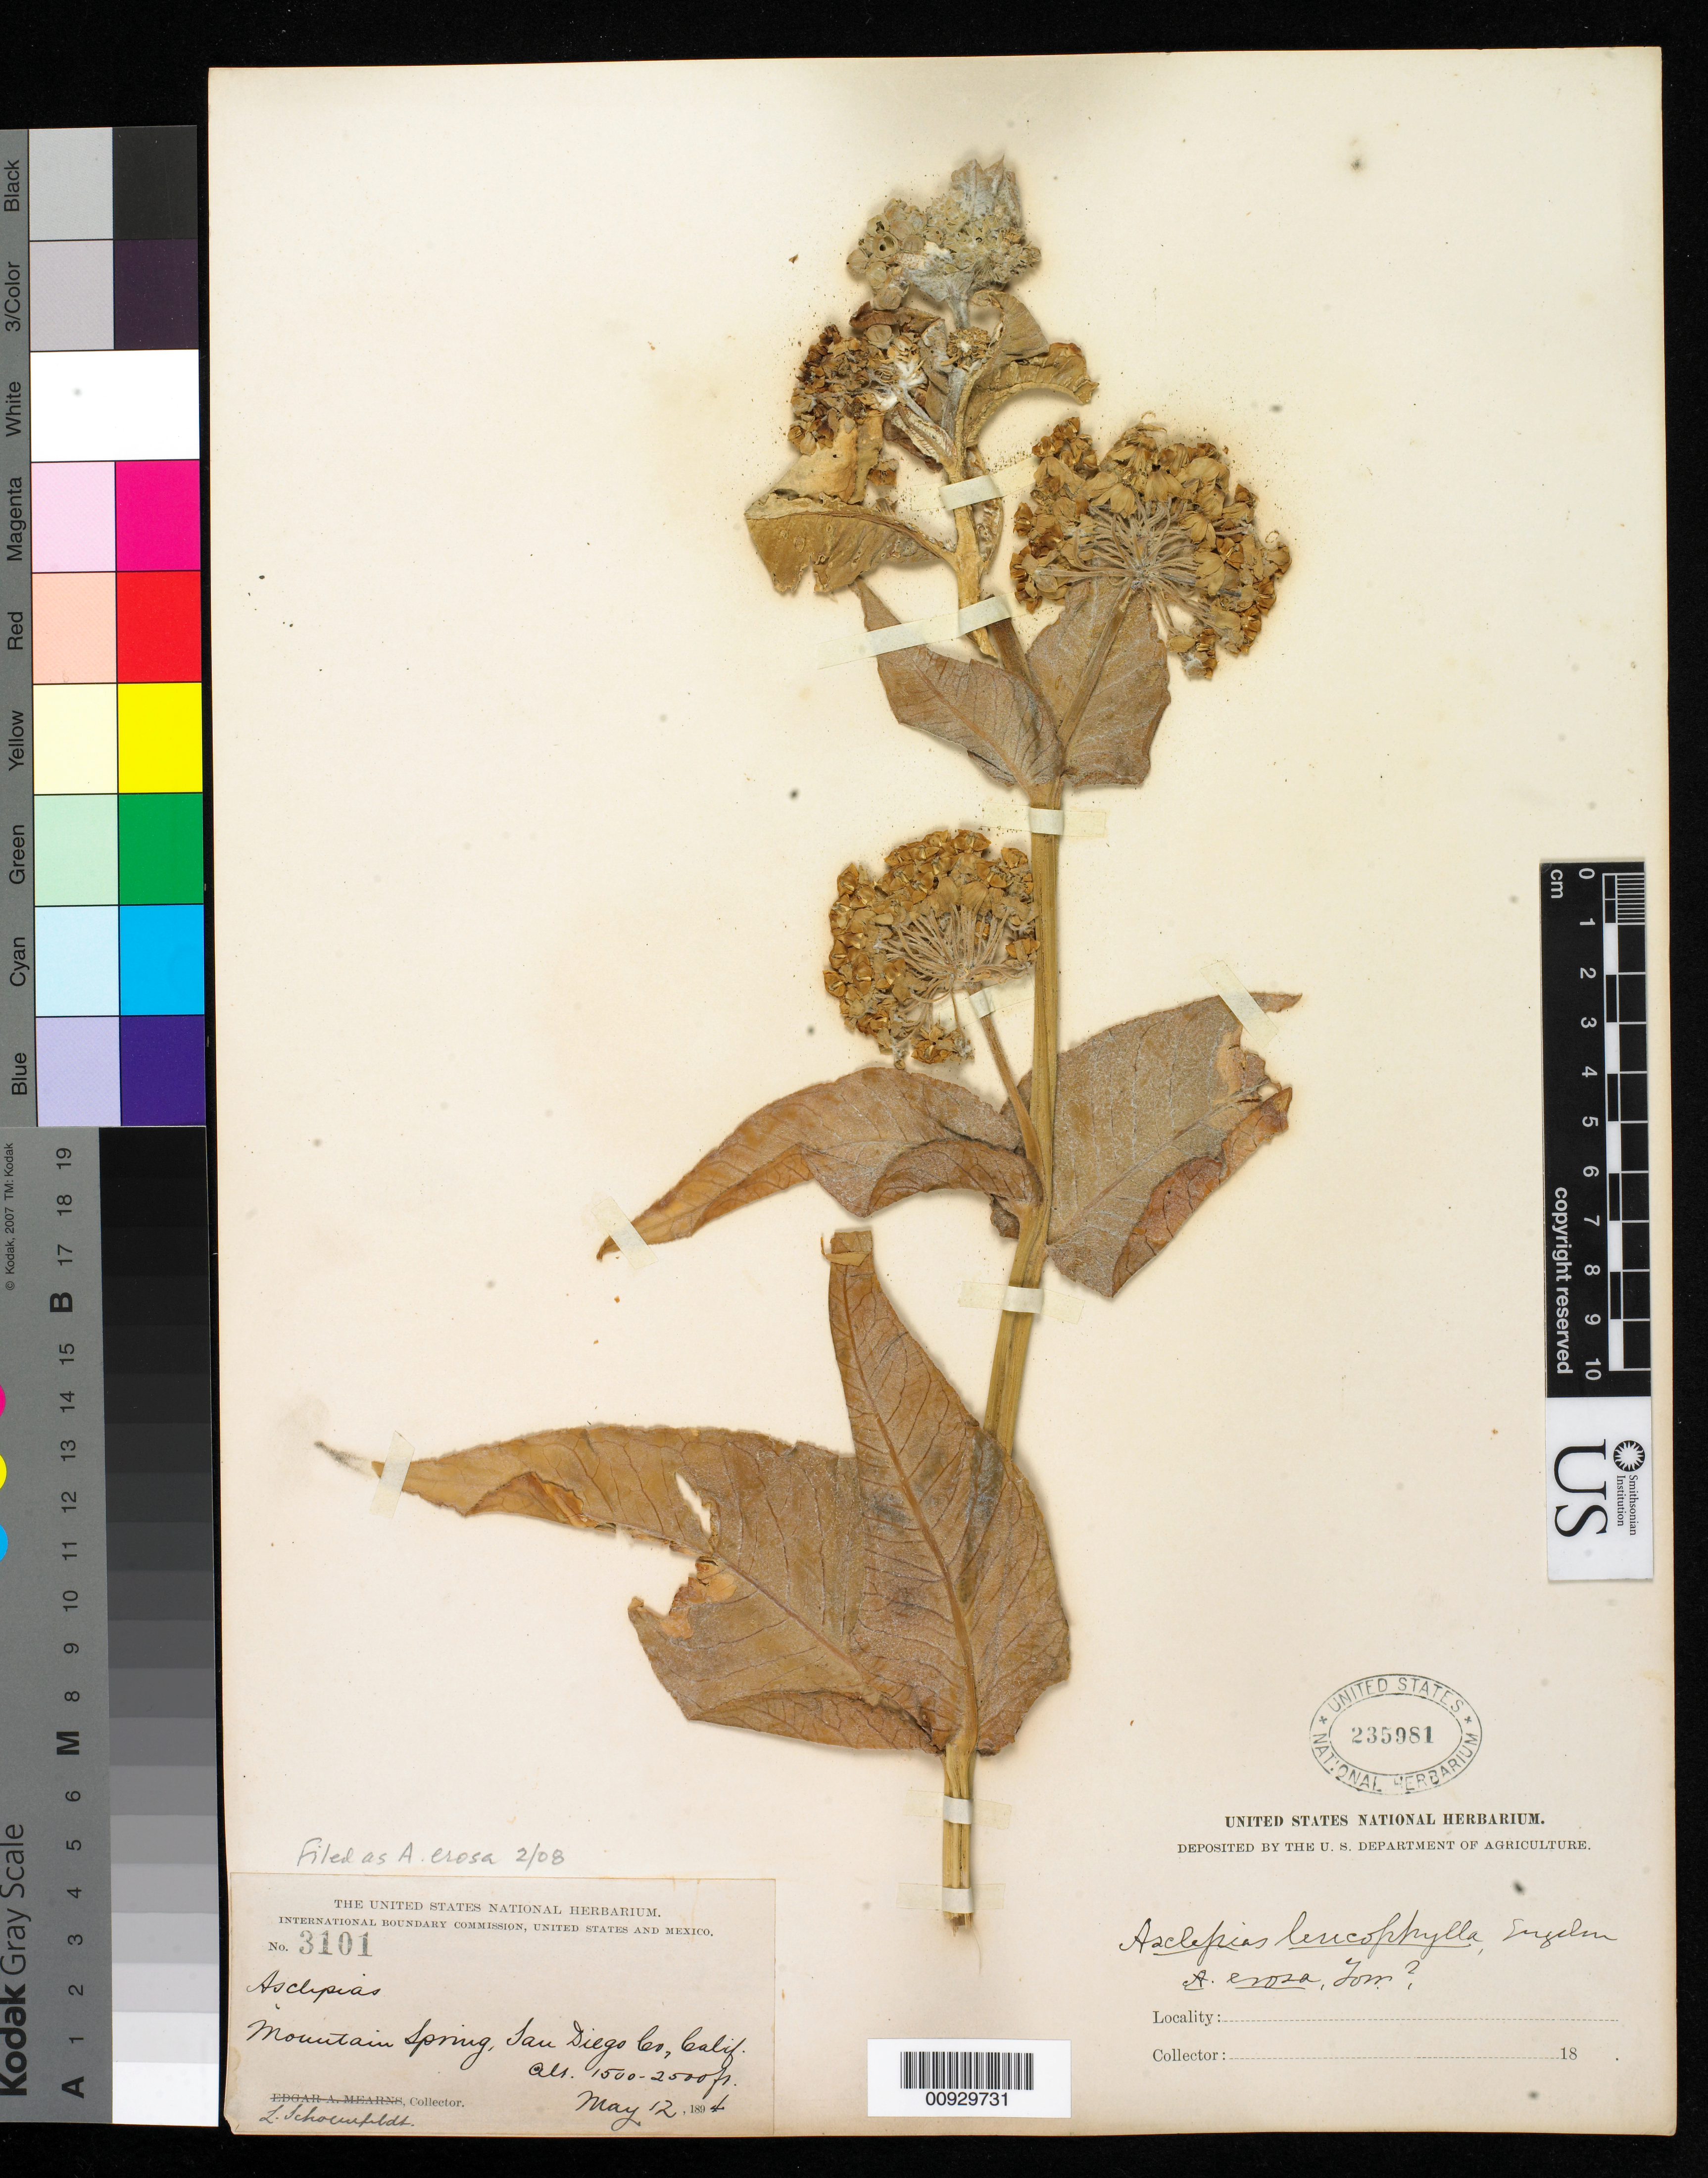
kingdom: Plantae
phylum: Tracheophyta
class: Magnoliopsida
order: Gentianales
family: Apocynaceae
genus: Asclepias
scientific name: Asclepias erosa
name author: Torr.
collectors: L. Schoenfeldt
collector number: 3101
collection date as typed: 12 May 1894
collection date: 1894-05-12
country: United States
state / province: California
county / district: San Diego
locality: Mountain Spring.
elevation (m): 457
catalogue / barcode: US 235981